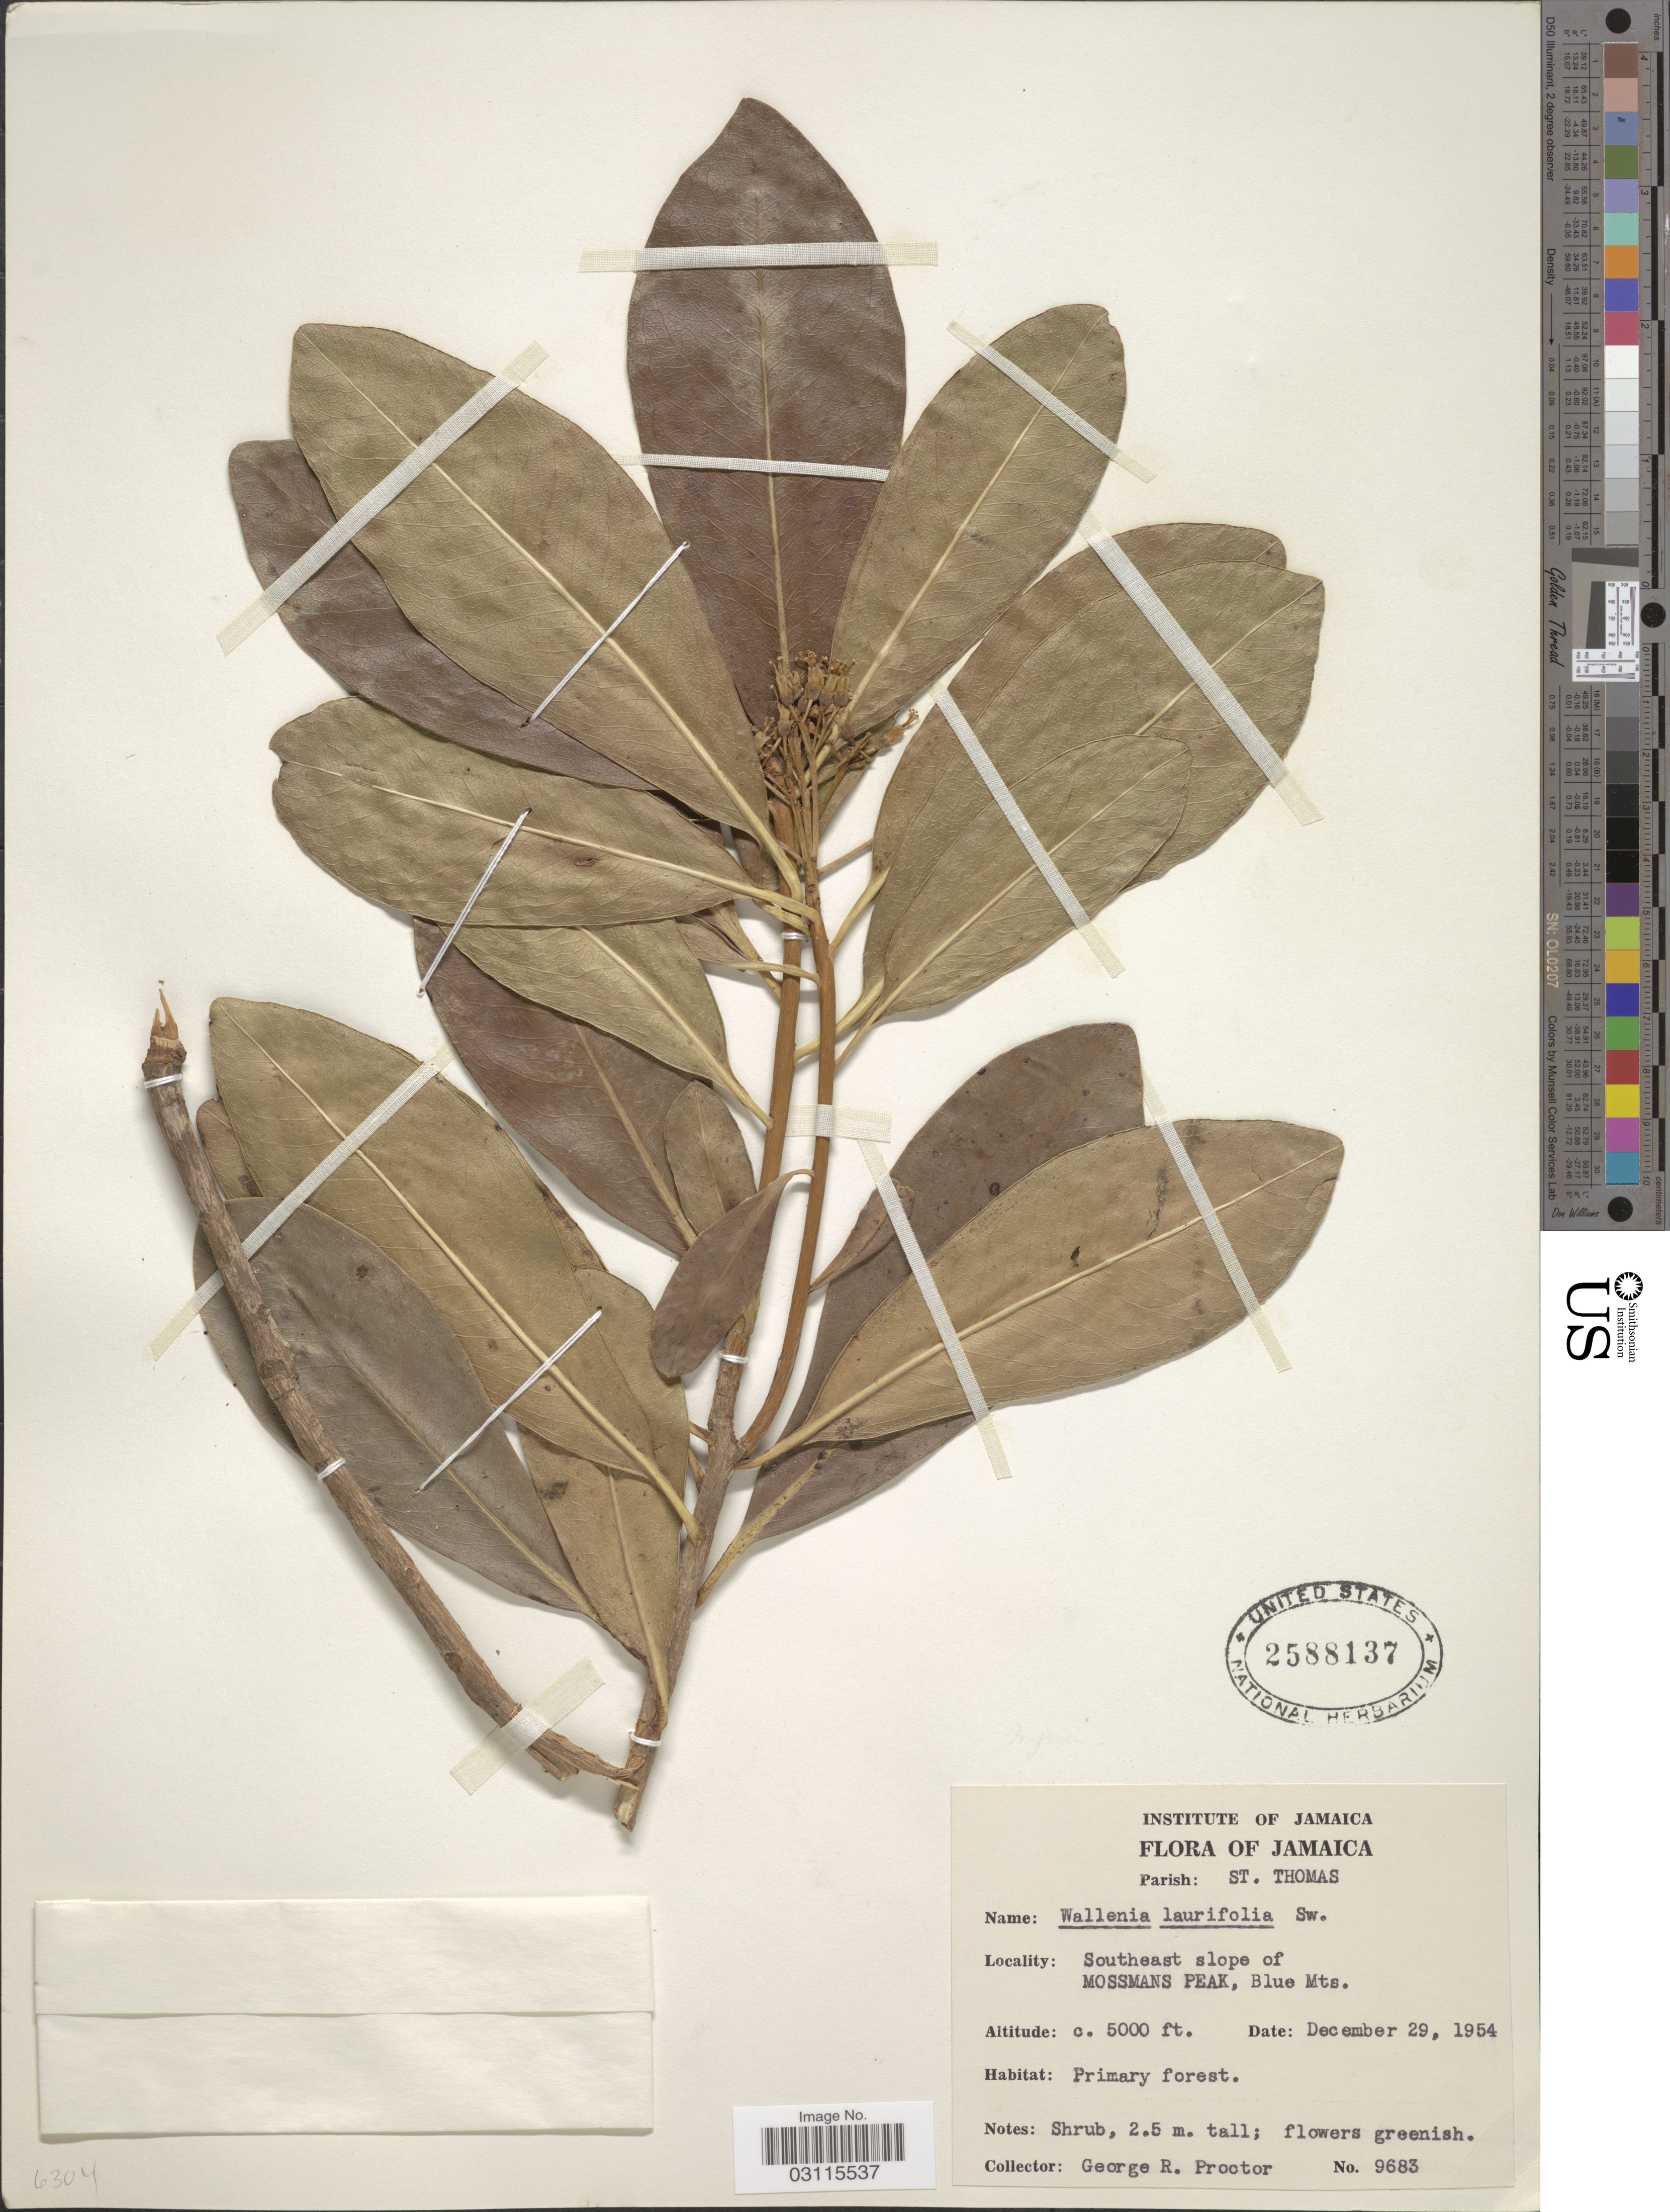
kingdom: Plantae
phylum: Tracheophyta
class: Magnoliopsida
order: Ericales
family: Primulaceae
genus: Wallenia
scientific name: Wallenia laurifolia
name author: Sw.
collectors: G. Proctor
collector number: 9683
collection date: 1954-12-29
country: Jamaica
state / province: Saint Thomas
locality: Parish: St. Thomas. Southeast slope of Mossmans Peak, Blue Mts.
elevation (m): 1524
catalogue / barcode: US 2588137